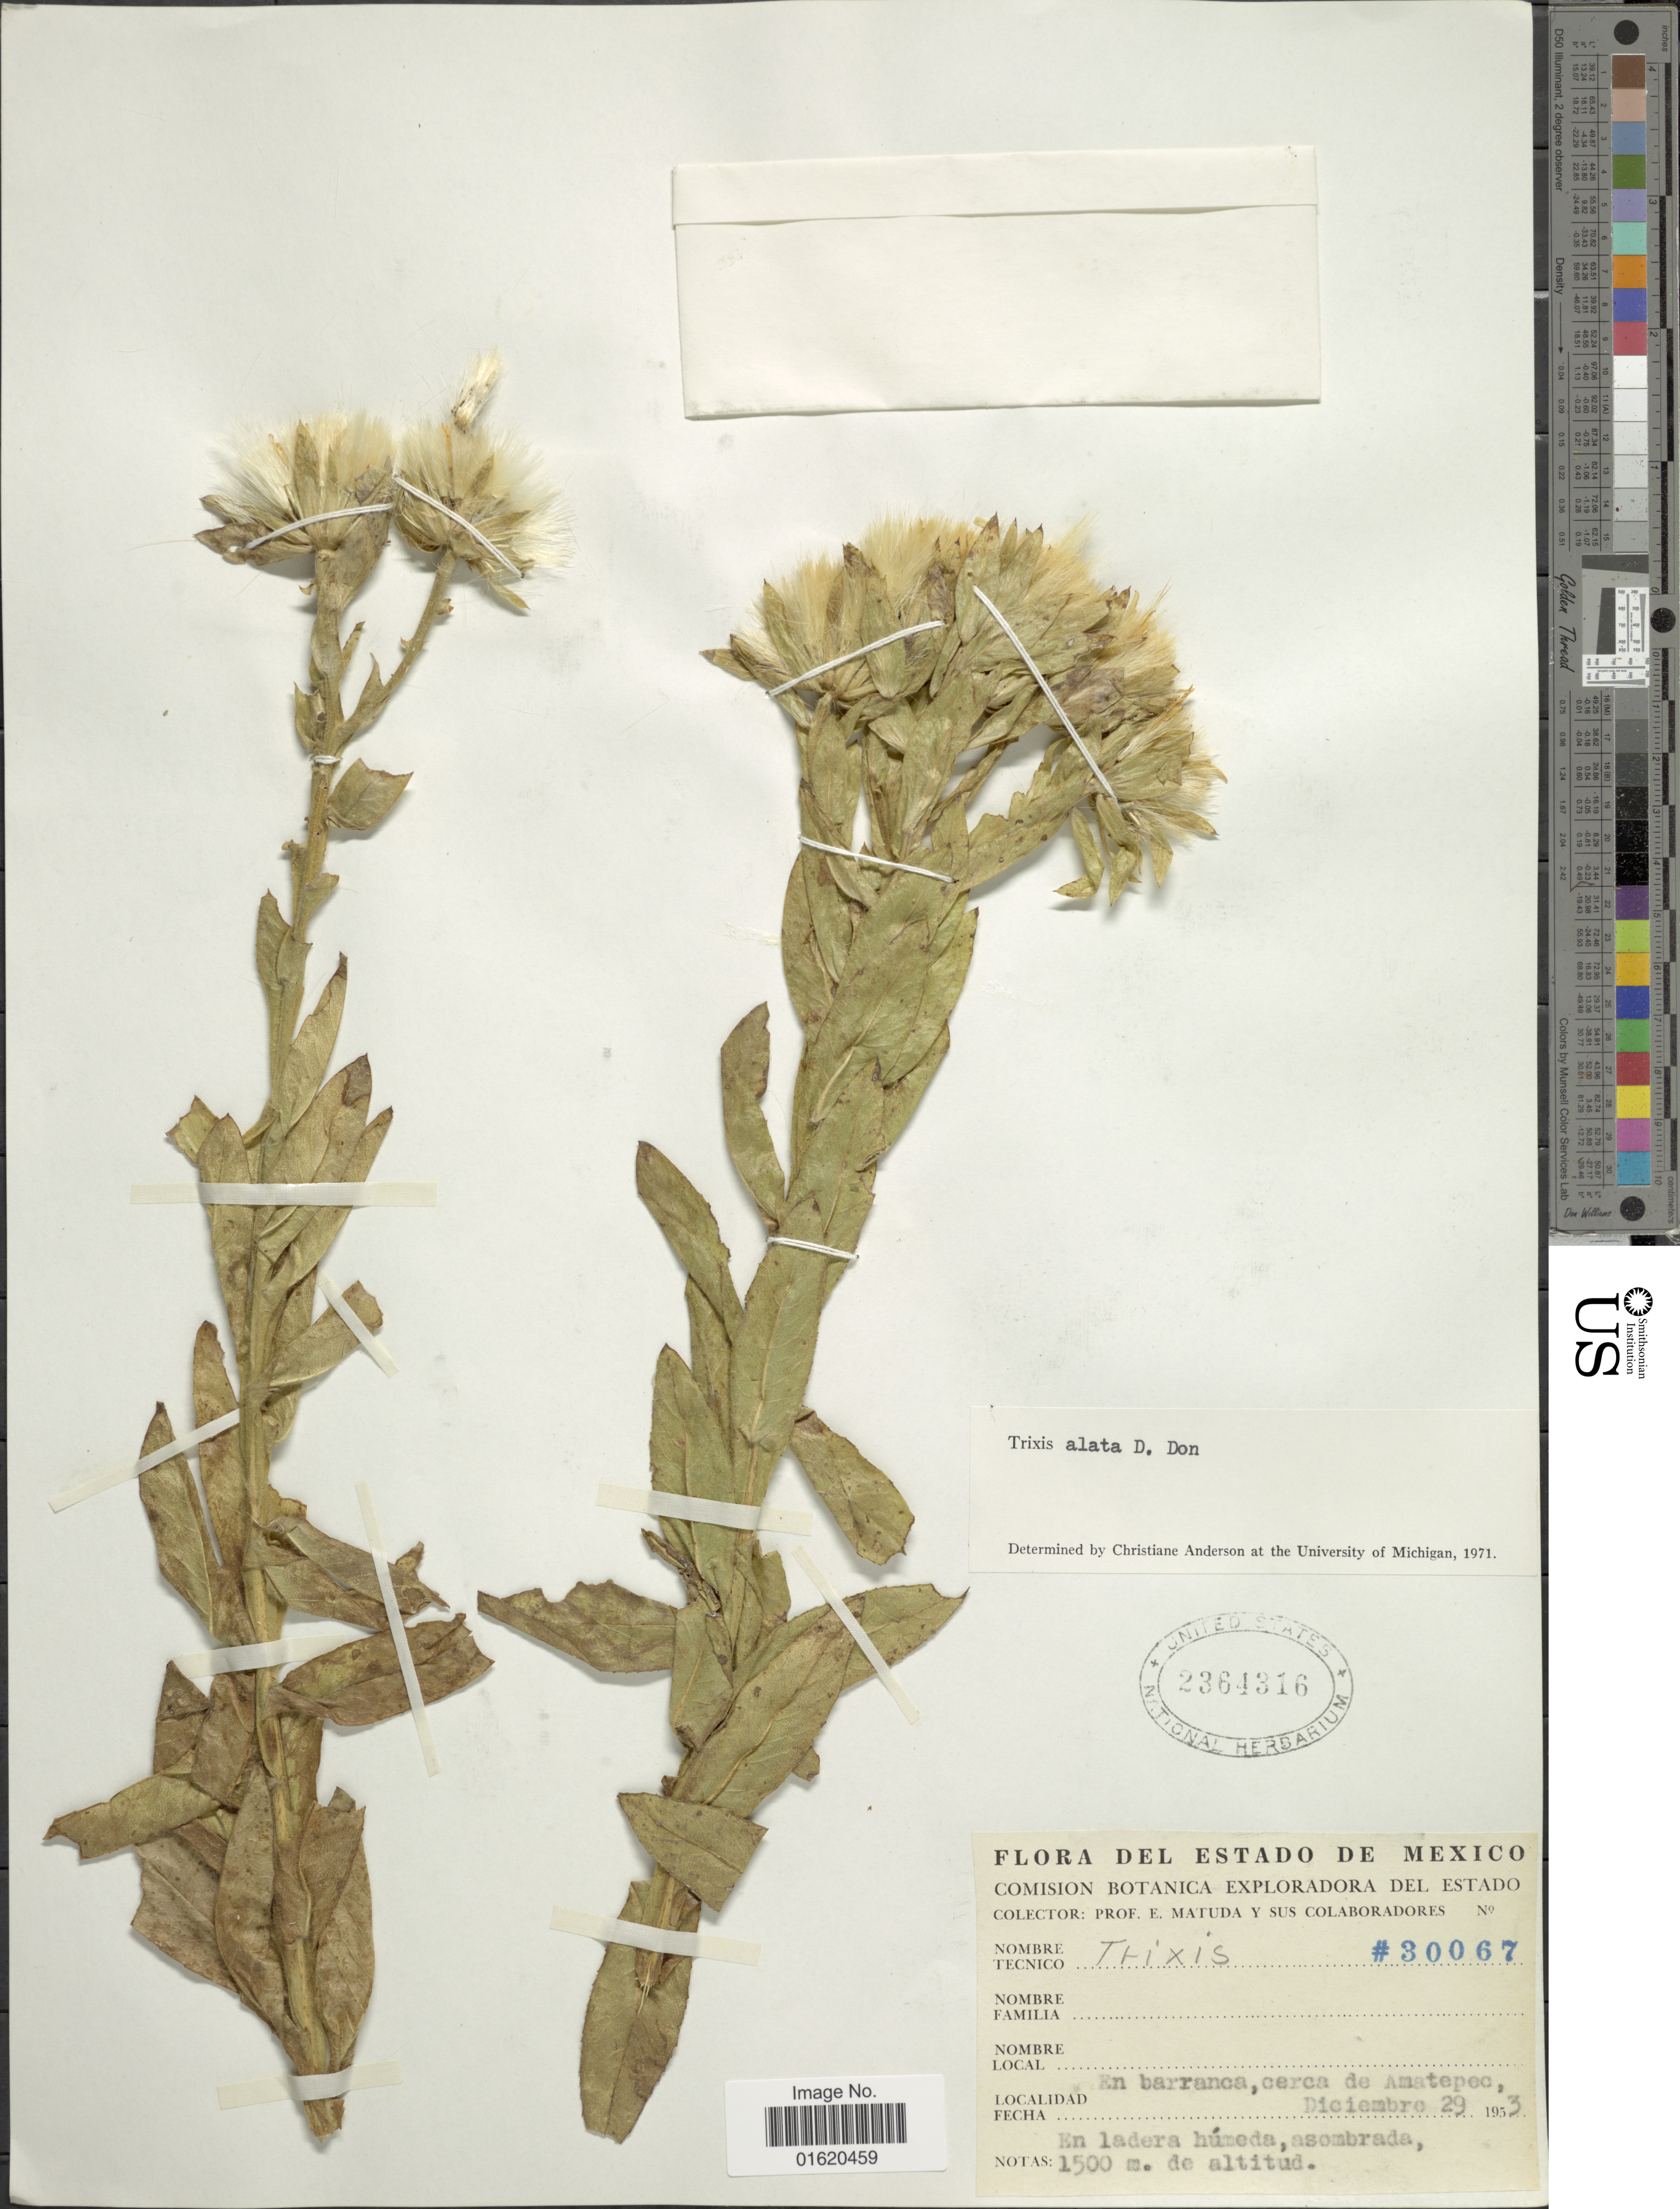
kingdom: Plantae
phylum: Tracheophyta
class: Magnoliopsida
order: Asterales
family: Asteraceae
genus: Trixis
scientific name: Trixis alata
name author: D. Don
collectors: E. Matuda & et al.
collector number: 30067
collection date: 1953-12-29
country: Mexico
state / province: México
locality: En barranca, cerca de Amatepec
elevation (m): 1500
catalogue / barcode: US 2364316